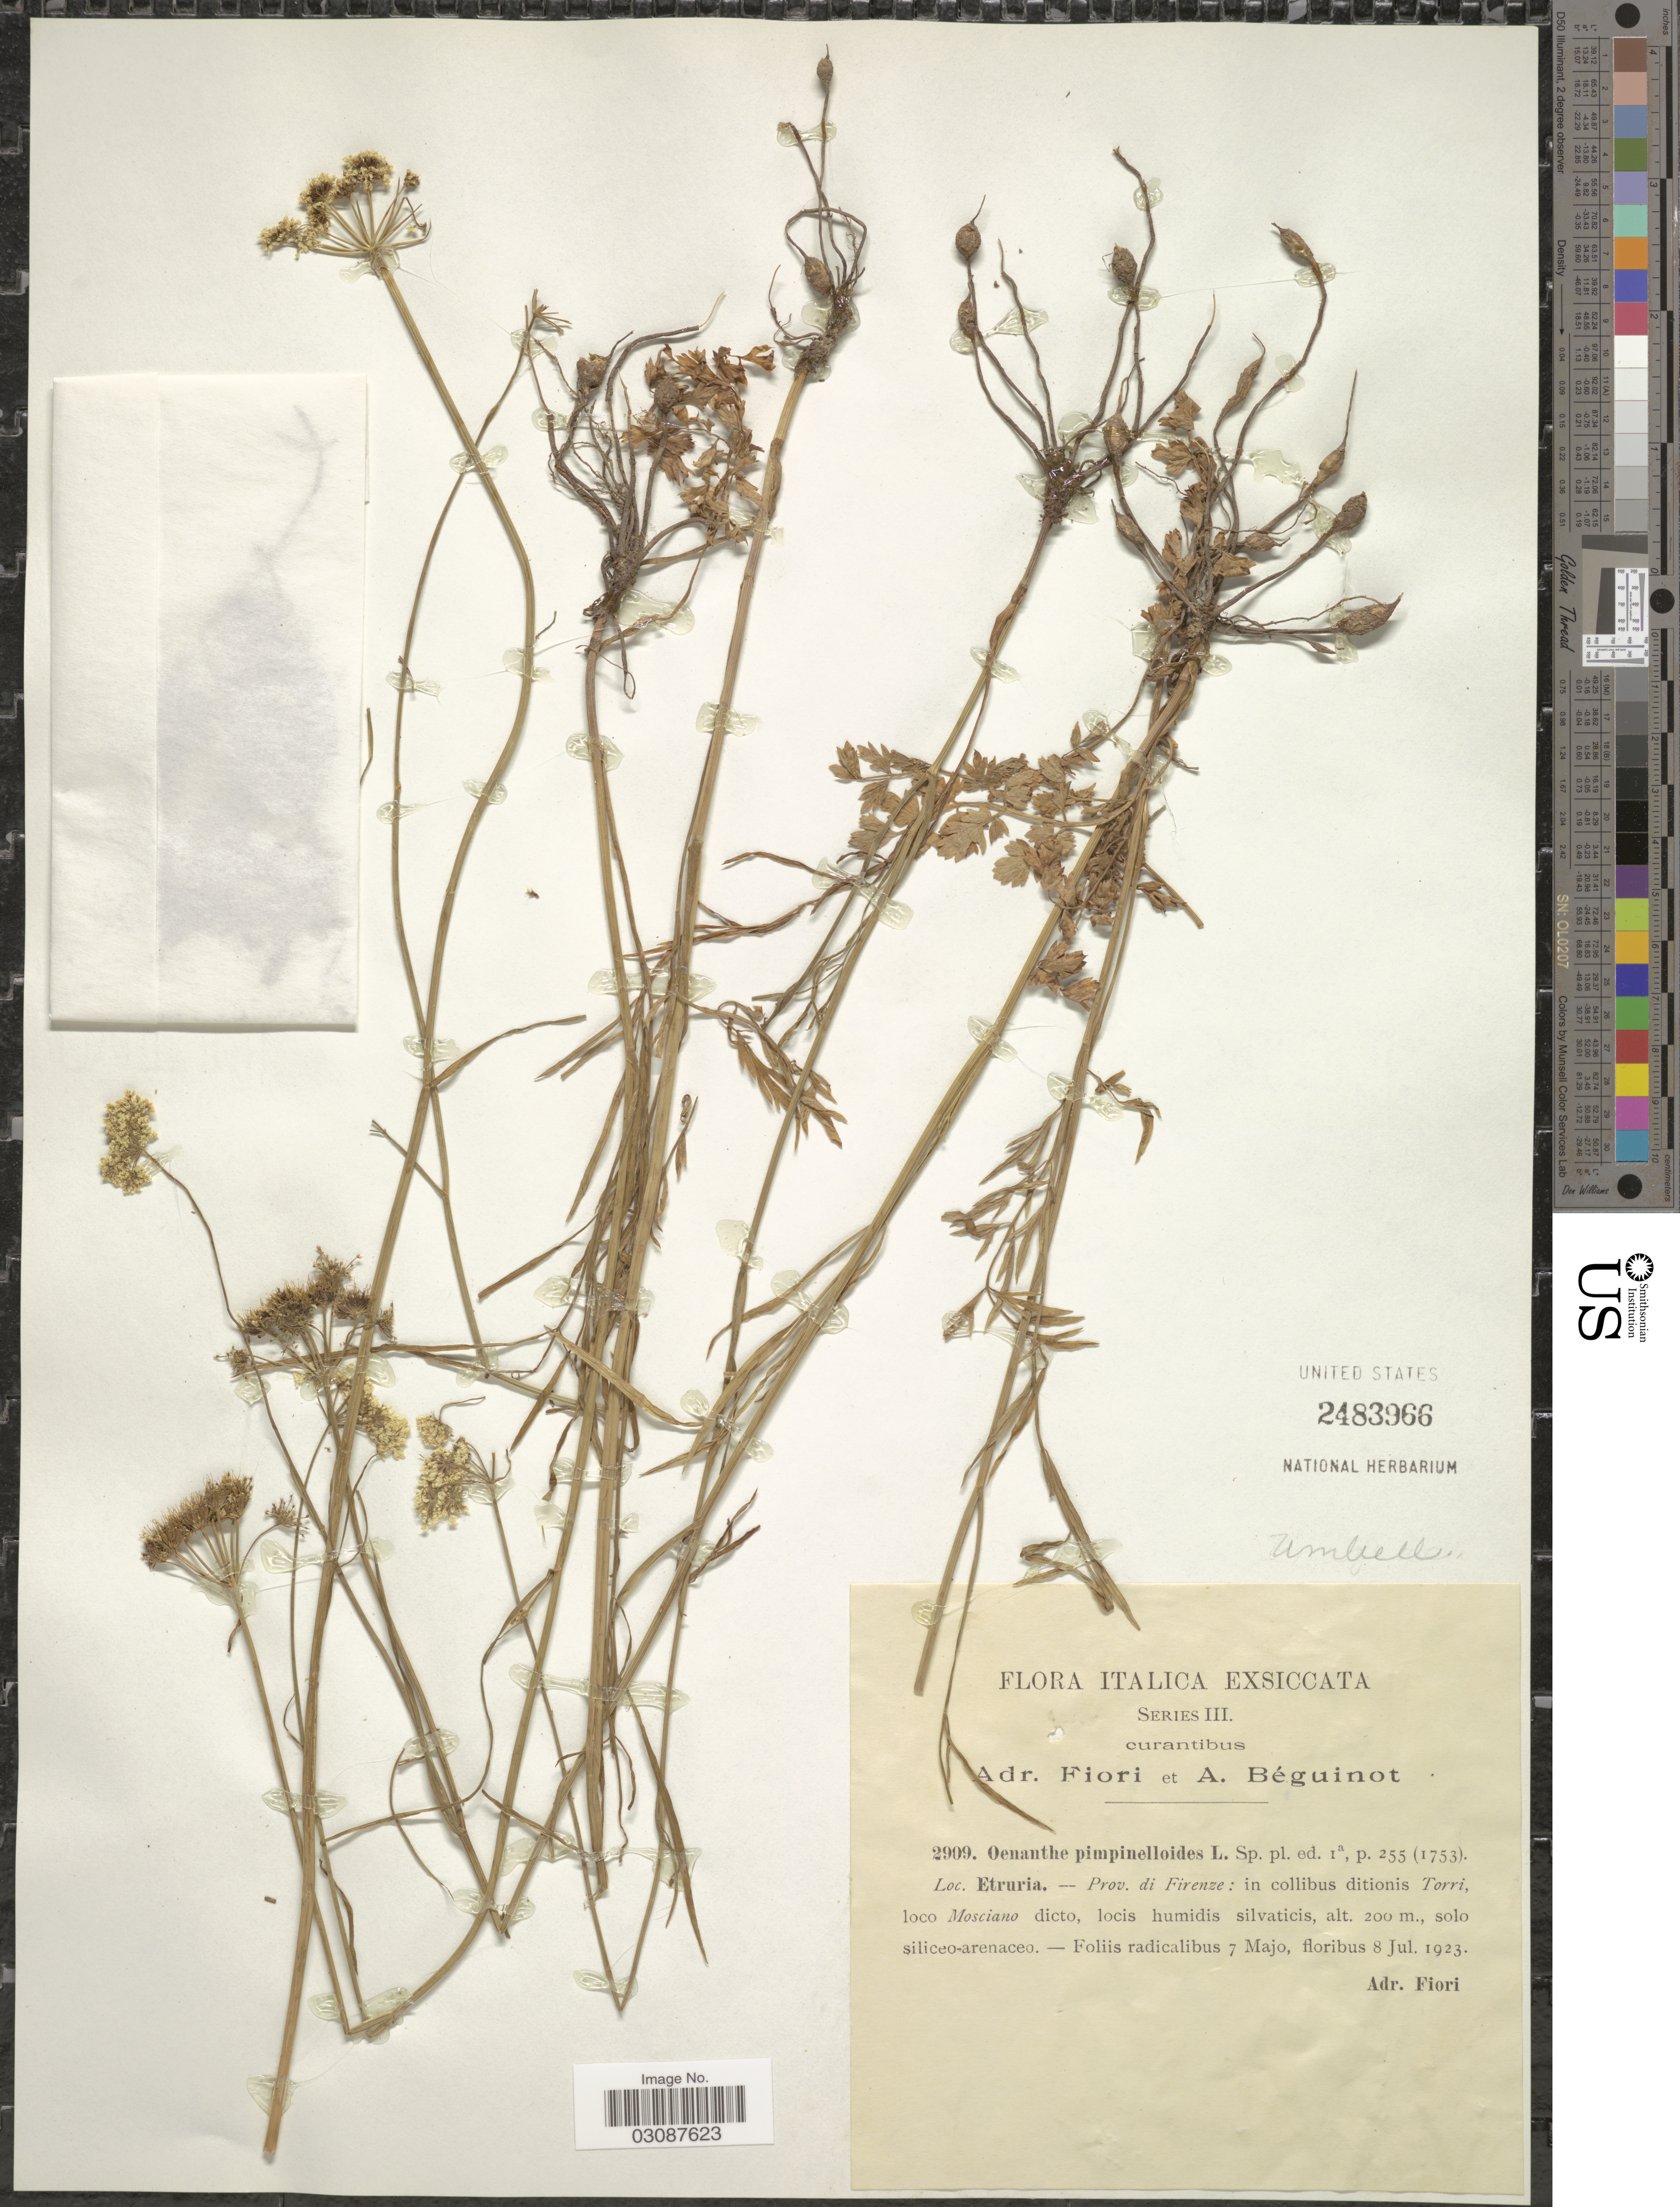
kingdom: Plantae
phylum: Tracheophyta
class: Magnoliopsida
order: Apiales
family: Apiaceae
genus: Oenanthe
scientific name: Oenanthe pimpinelloides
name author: L.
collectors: A. Fiori & A. Béguinot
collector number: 2909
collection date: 1923-05-07/1923-07-08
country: Italy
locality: Etruría. -- Prov. di Firenze: in collibus ditionis Torri, loco Mosciano dicto, locis humidis silvaticis.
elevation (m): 200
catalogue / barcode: US 2483966